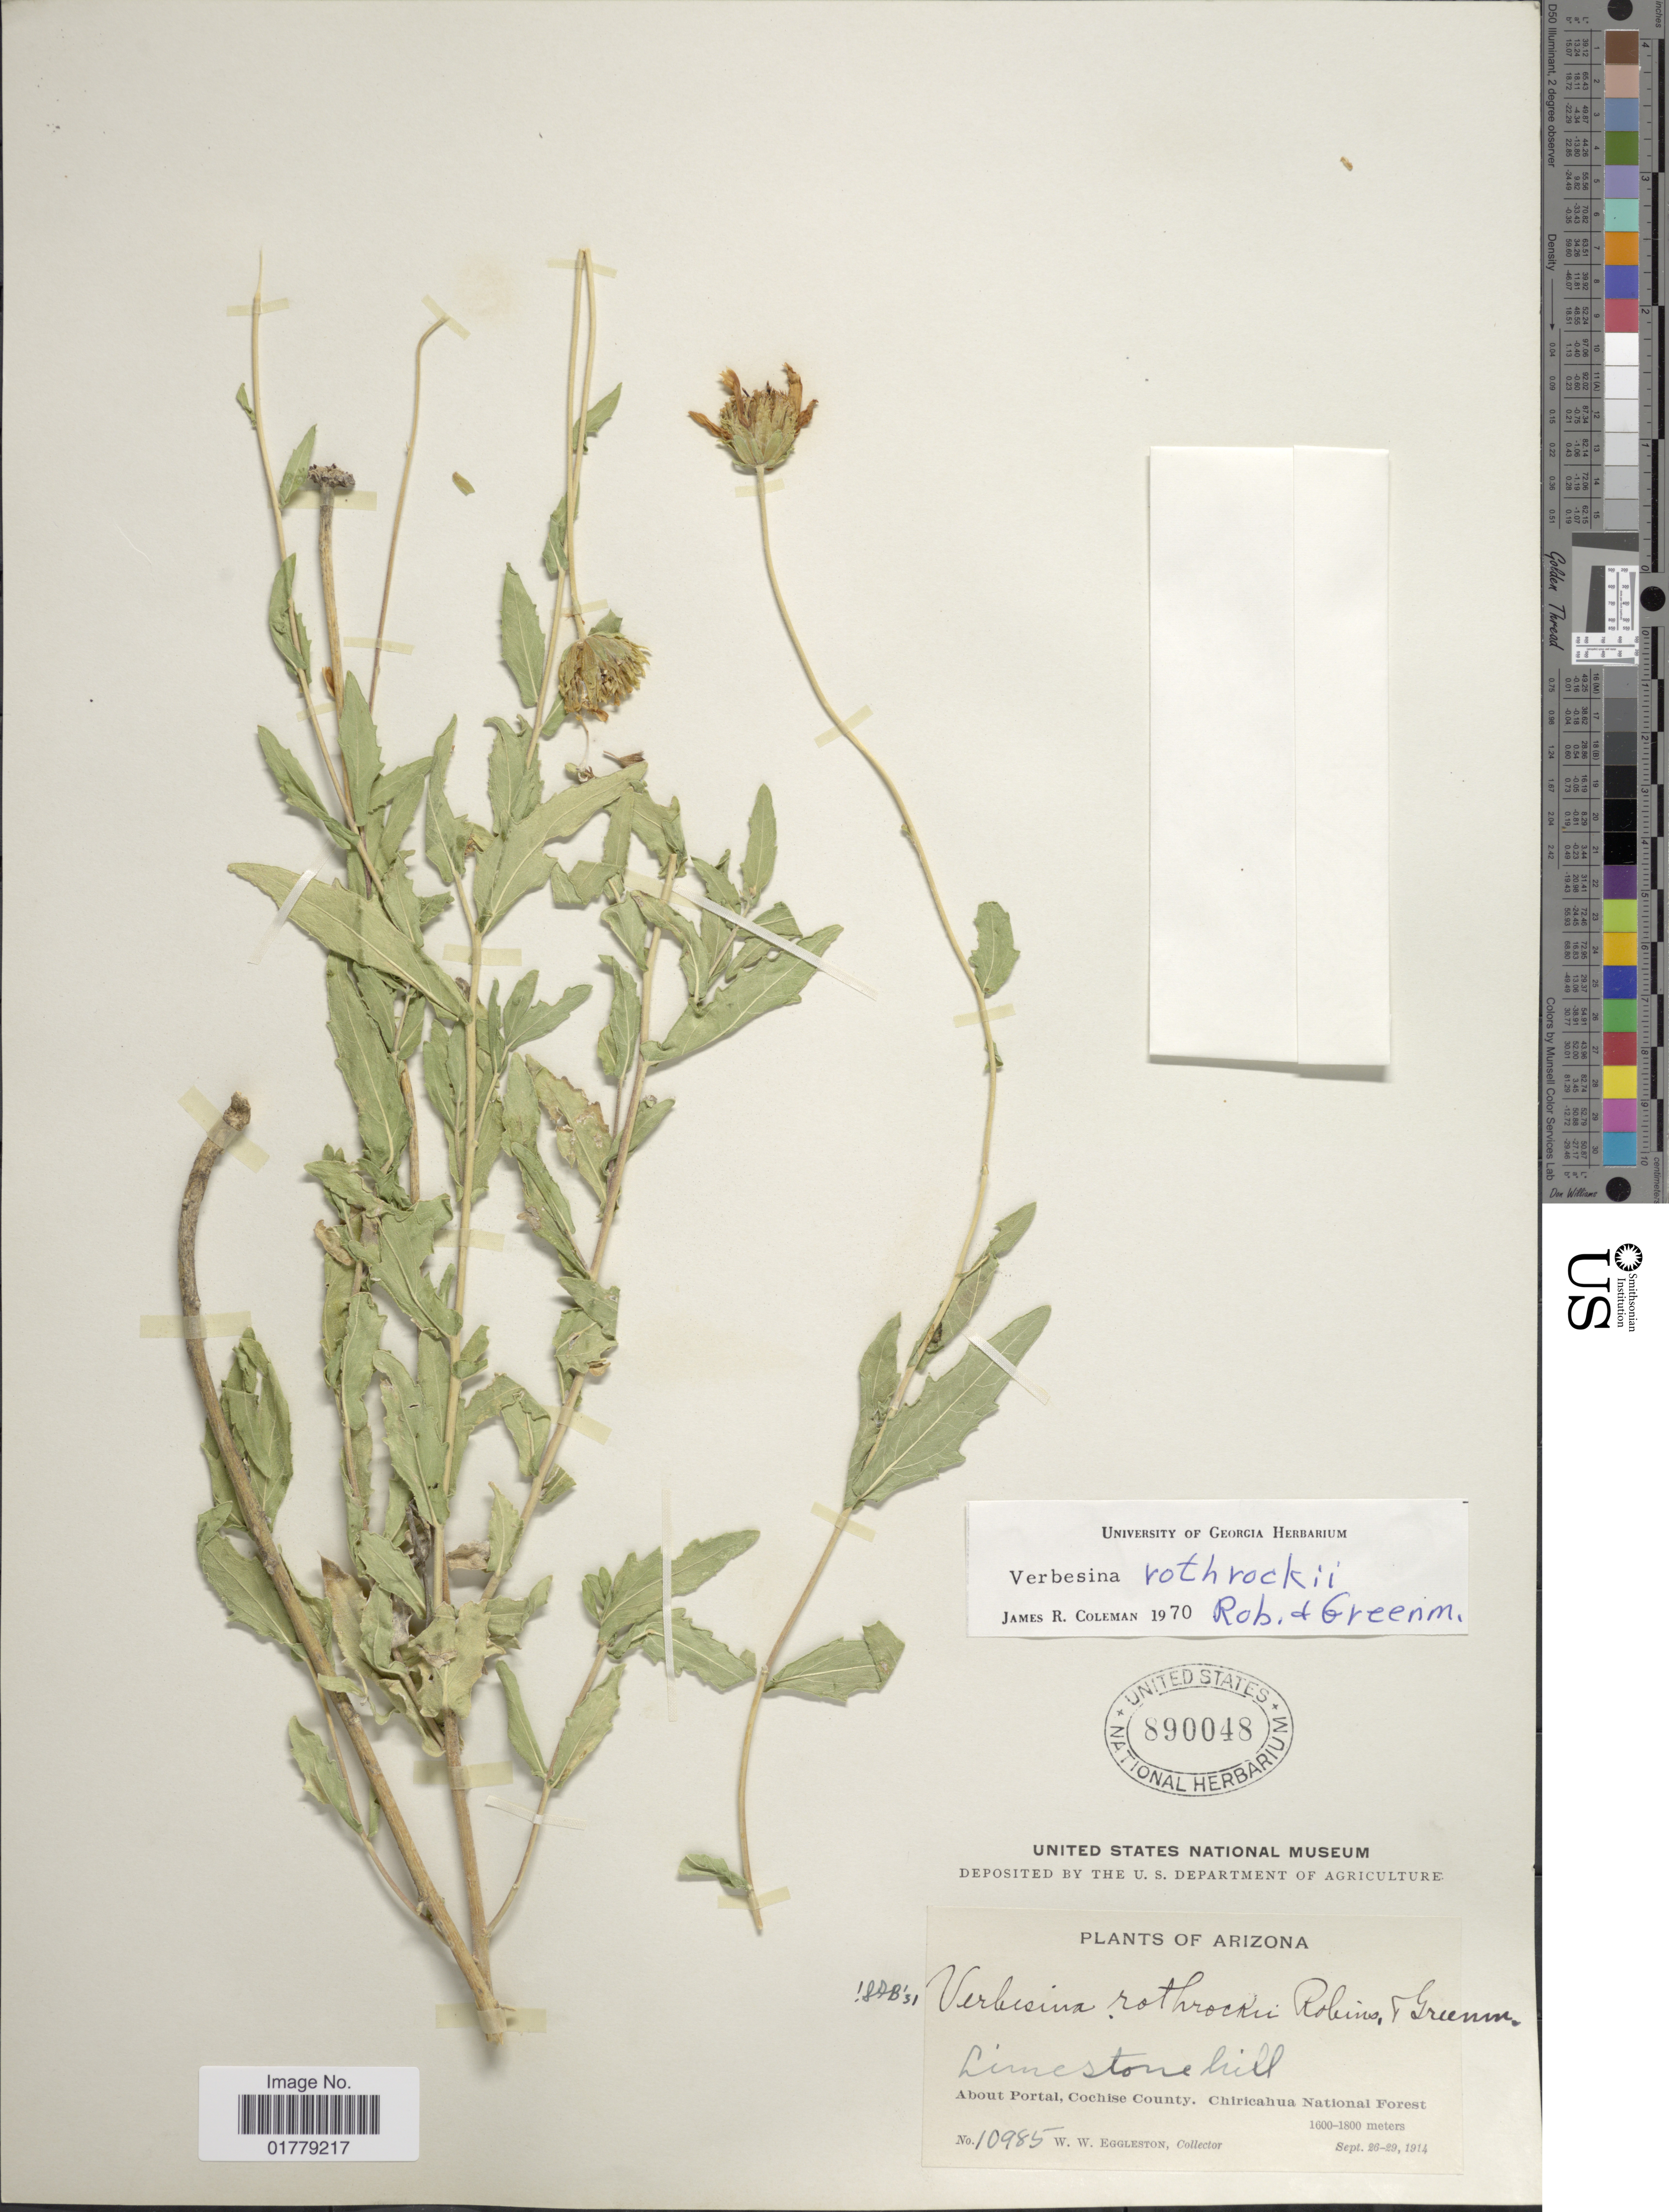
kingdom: Plantae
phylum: Tracheophyta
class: Magnoliopsida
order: Asterales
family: Asteraceae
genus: Verbesina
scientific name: Verbesina rothrockii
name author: B.L. Rob. & Greenm.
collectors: W. W. Eggleston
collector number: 10985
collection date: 1914-09-26/1914-09-29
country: United States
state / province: Arizona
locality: Limestone hill. About Portal, cochise County, Chiricahua National Forest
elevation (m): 1600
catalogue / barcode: US 890048